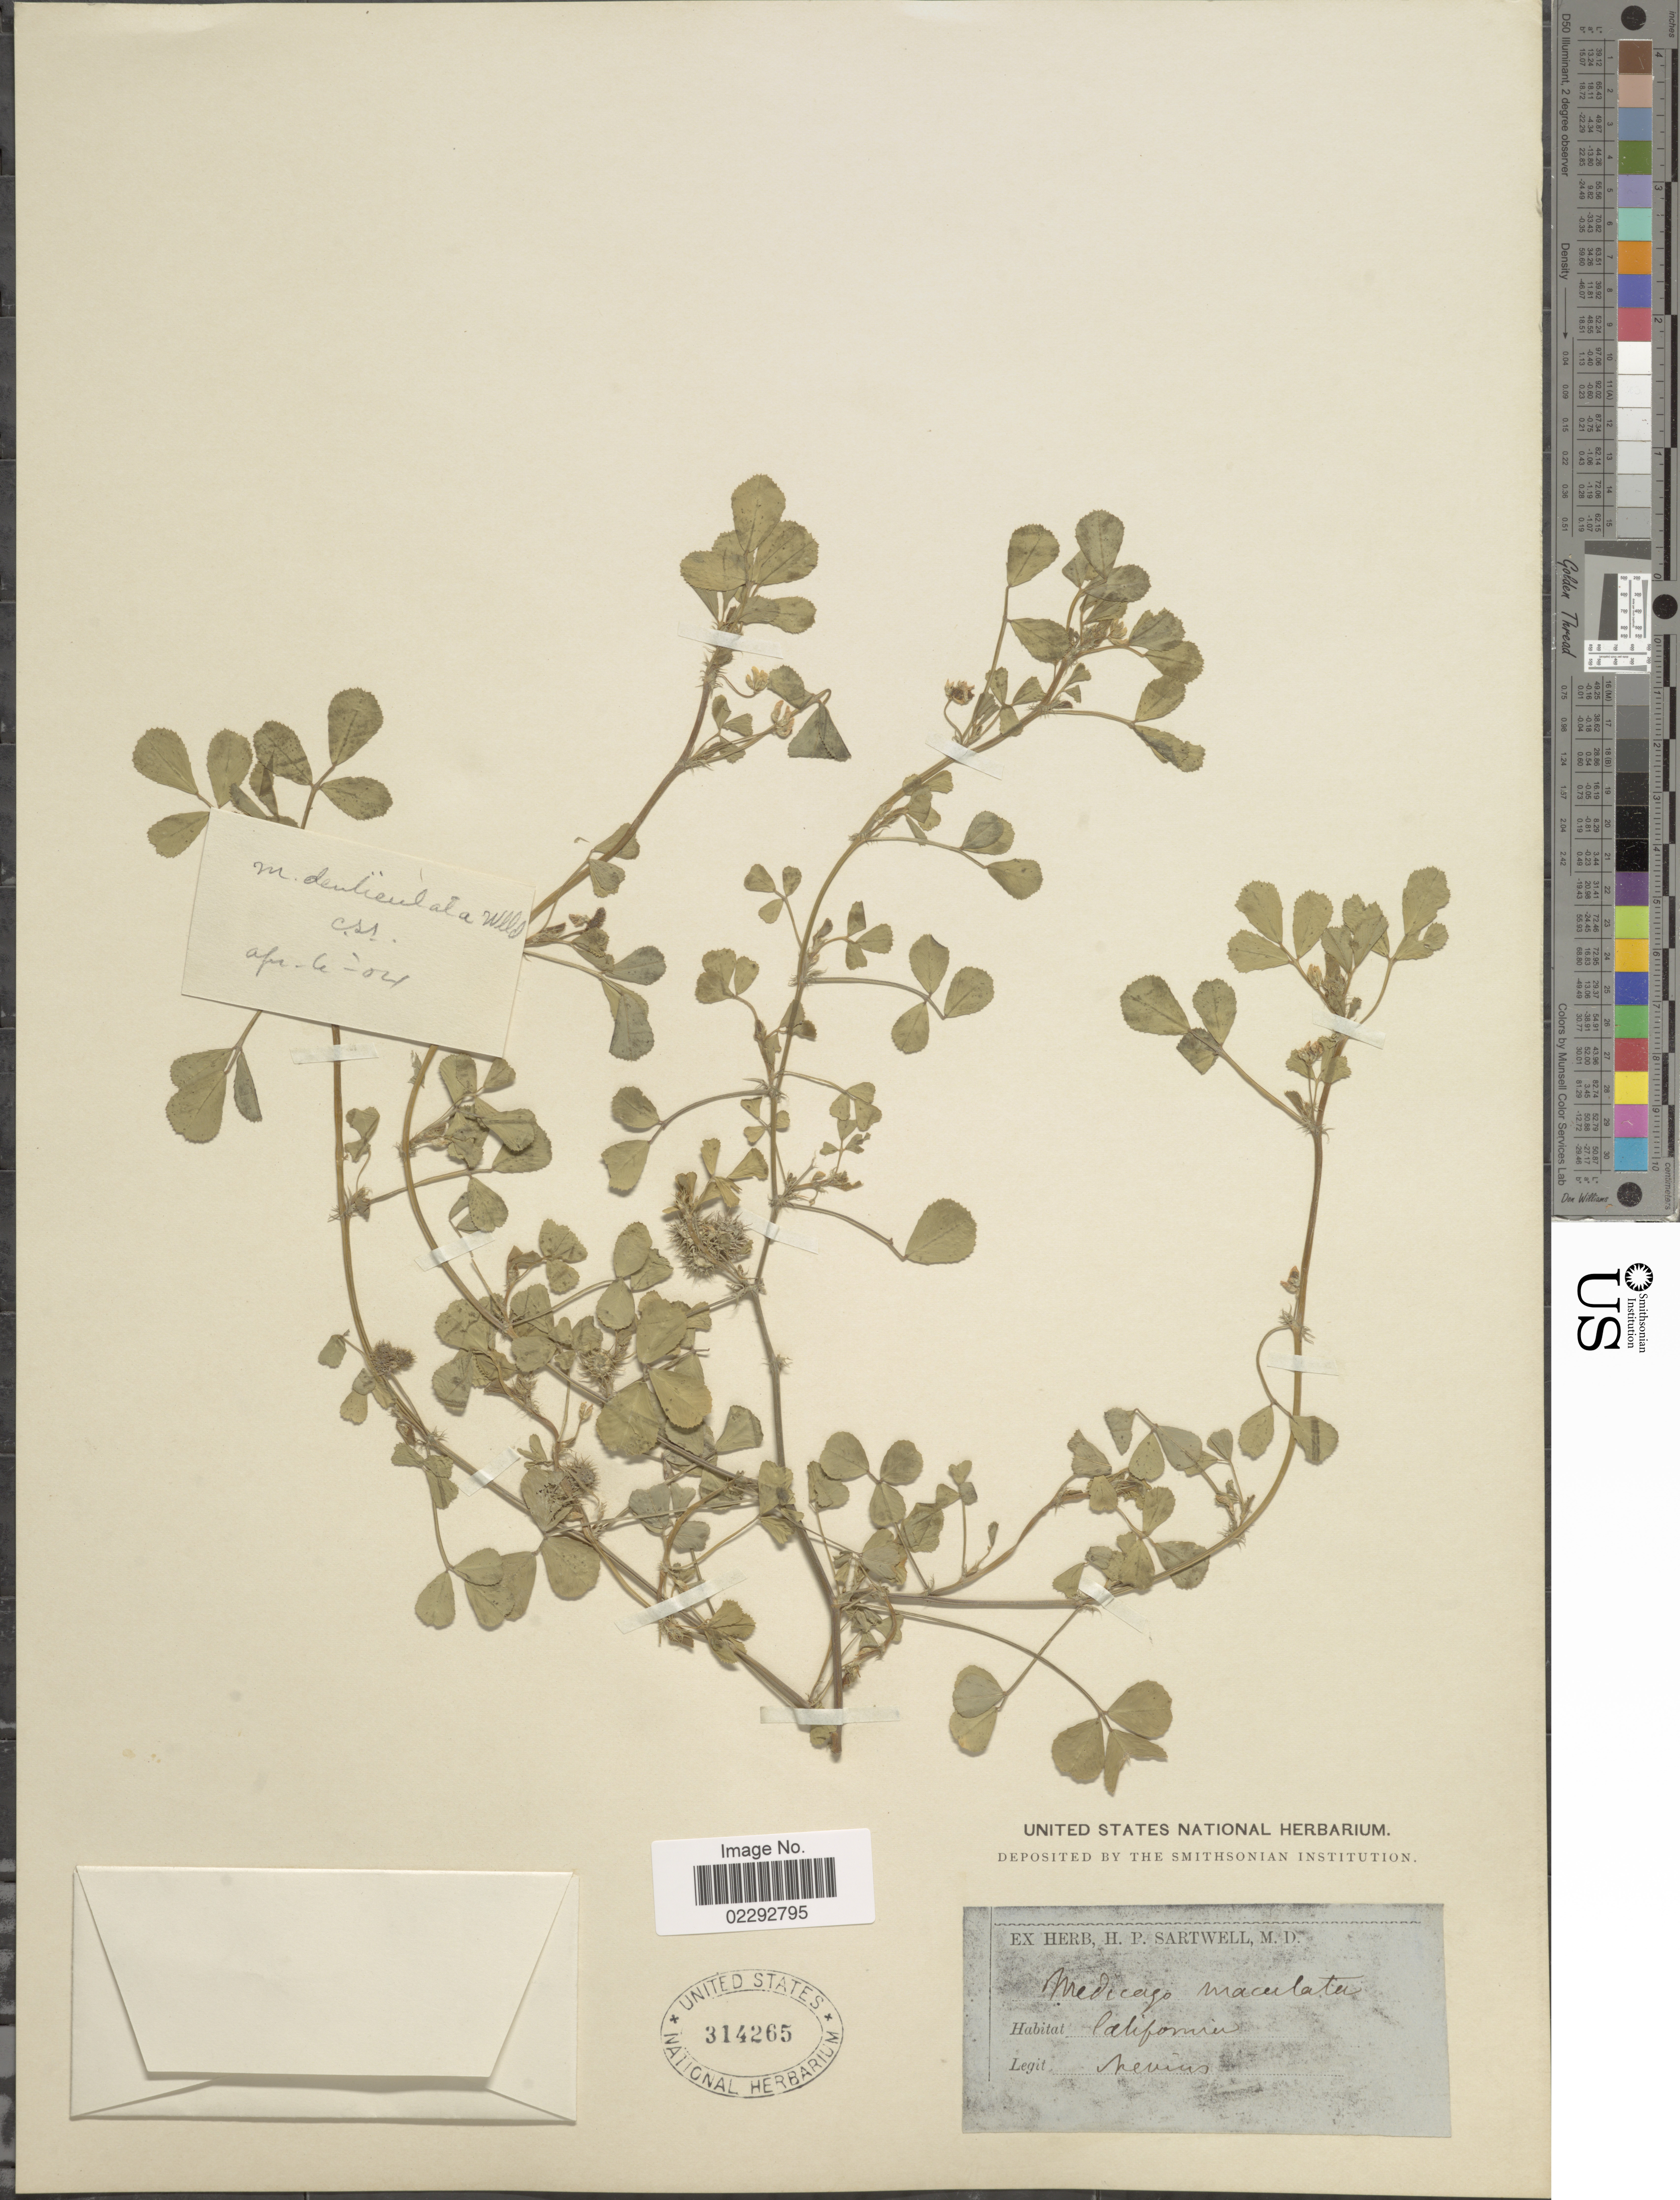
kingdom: Plantae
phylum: Tracheophyta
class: Magnoliopsida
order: Fabales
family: Fabaceae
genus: Medicago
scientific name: Medicago denticulata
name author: Willd.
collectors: Nevius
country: United States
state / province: California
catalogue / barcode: US 314265